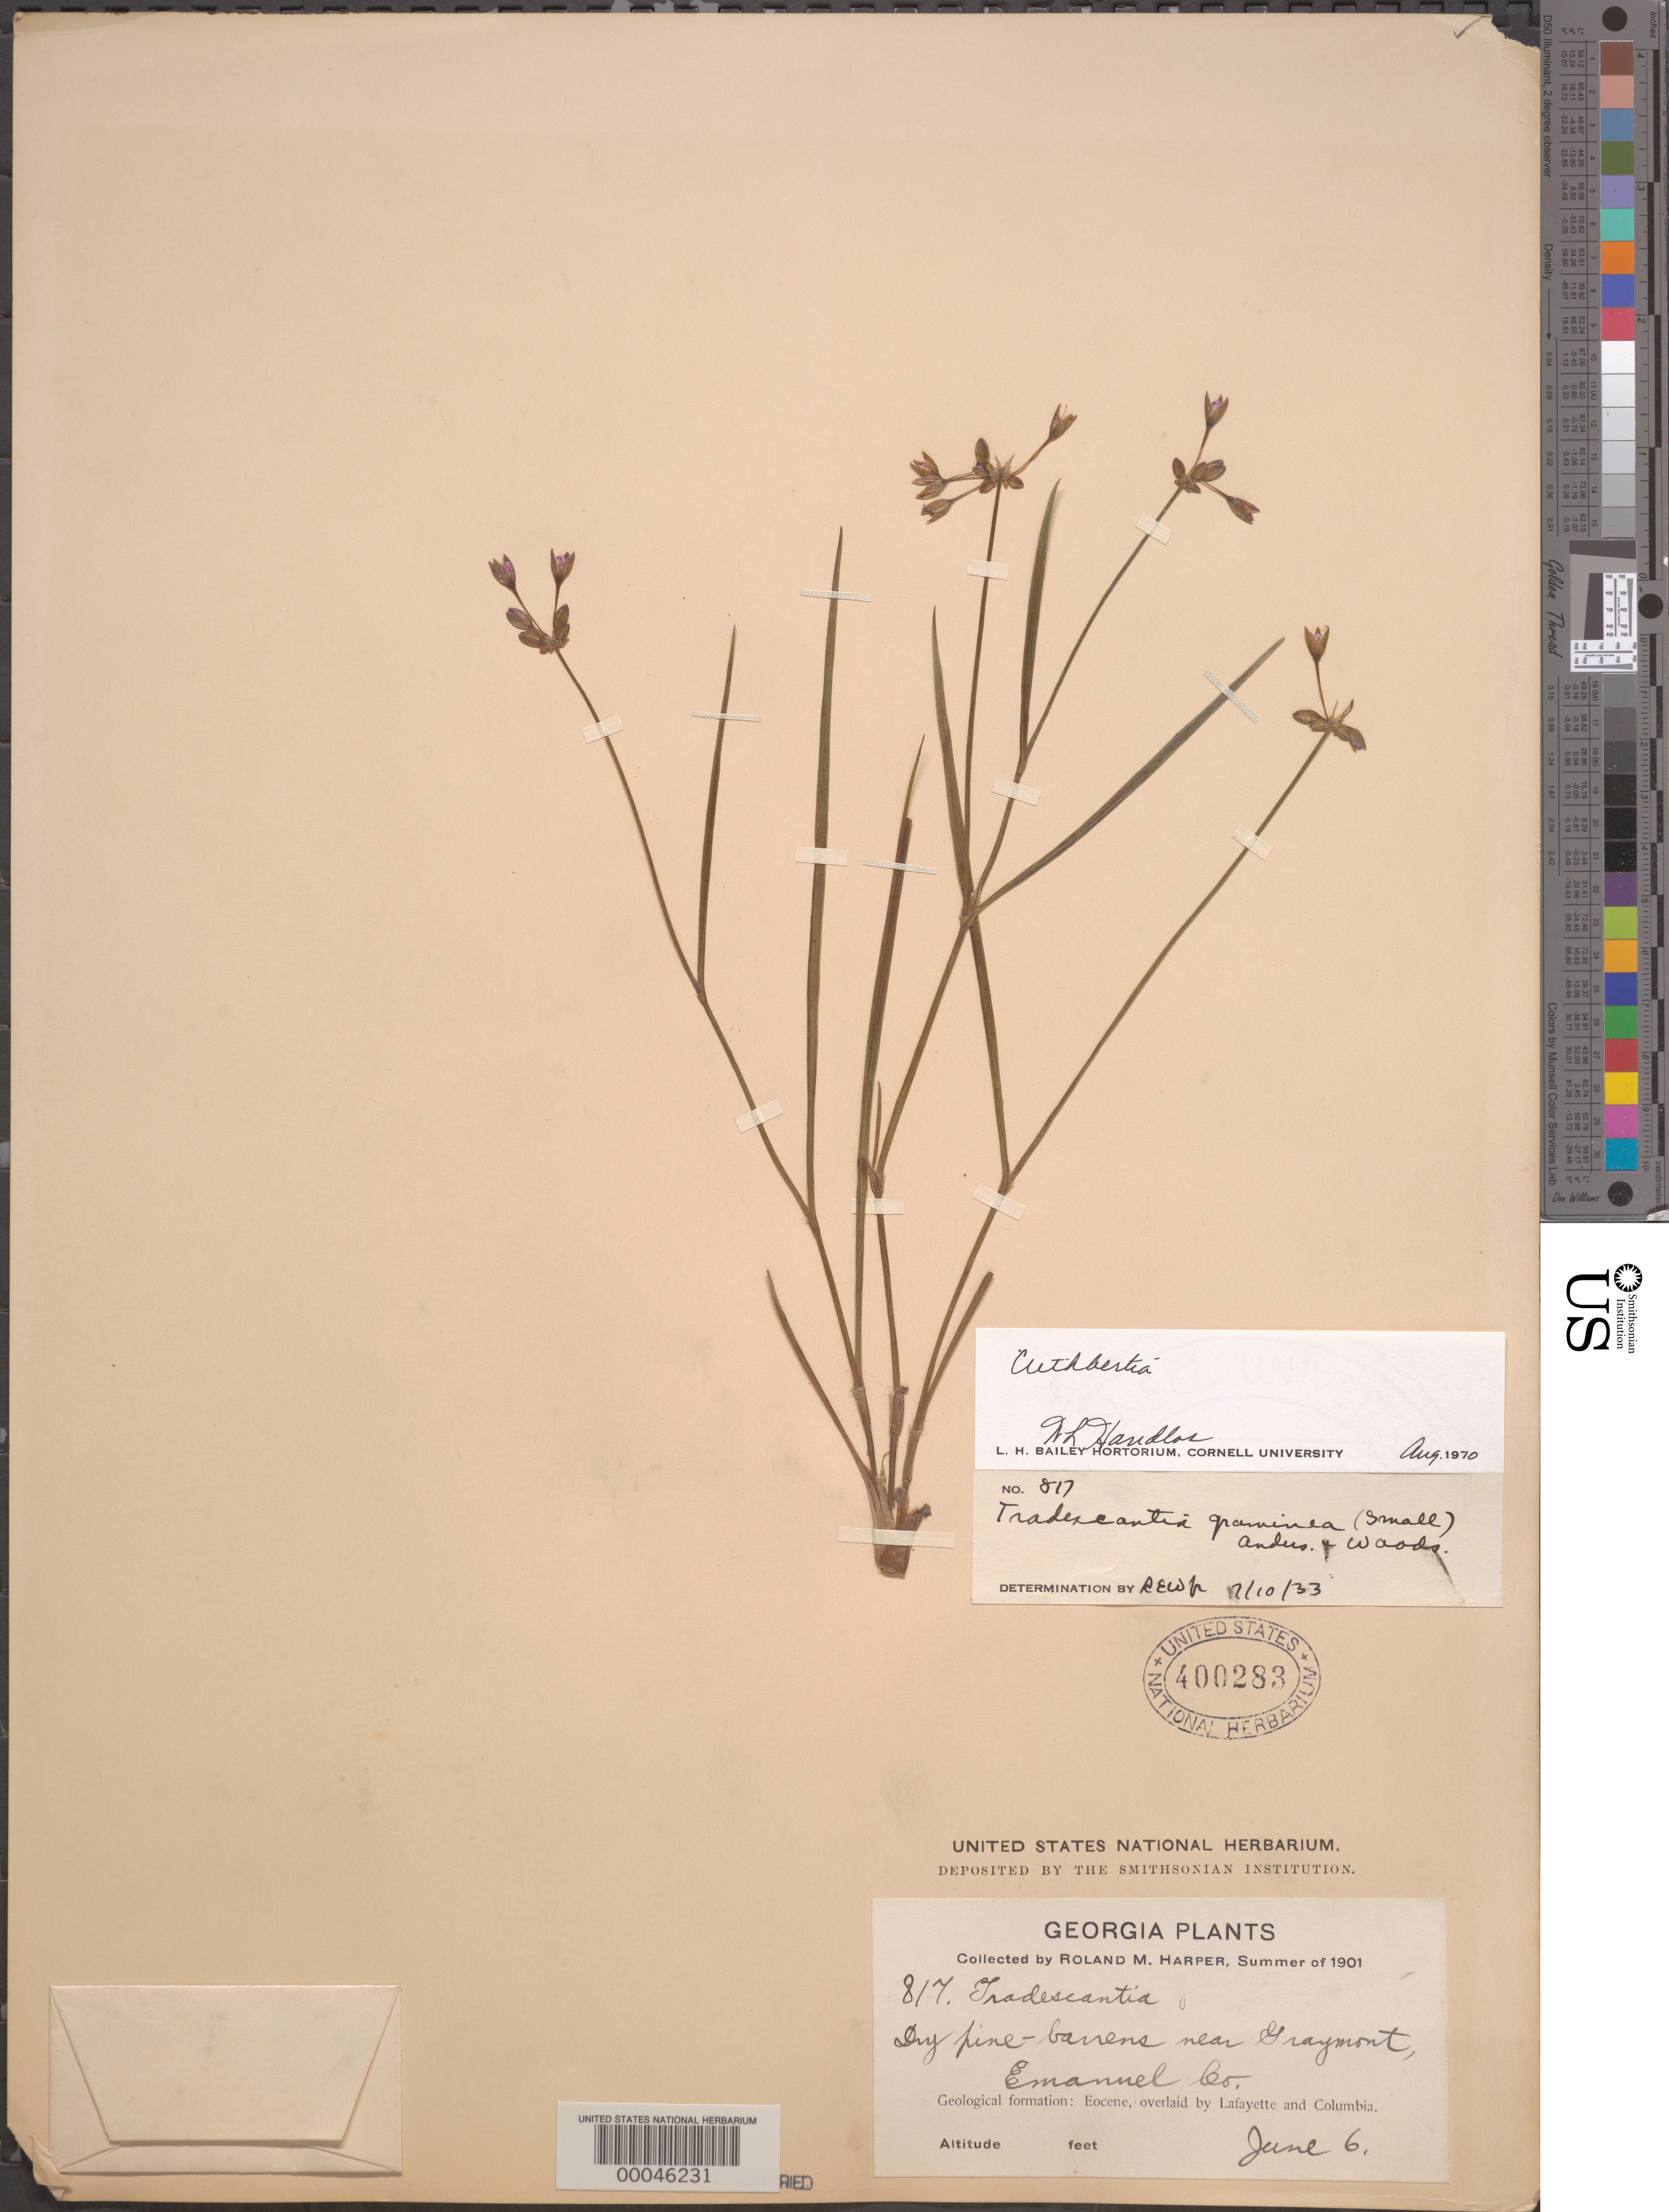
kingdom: Plantae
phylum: Tracheophyta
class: Liliopsida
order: Commelinales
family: Commelinaceae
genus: Cuthbertia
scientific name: Cuthbertia graminea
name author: Small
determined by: Strong, Mark T., (BOT), Smithsonian Institution - National Museum of Natural History (UNITED STATES)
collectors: R. M. Harper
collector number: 817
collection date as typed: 06 Jun 1901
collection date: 1901-06-06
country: United States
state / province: Georgia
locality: Near graymont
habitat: Dry pine barrens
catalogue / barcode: US 400283